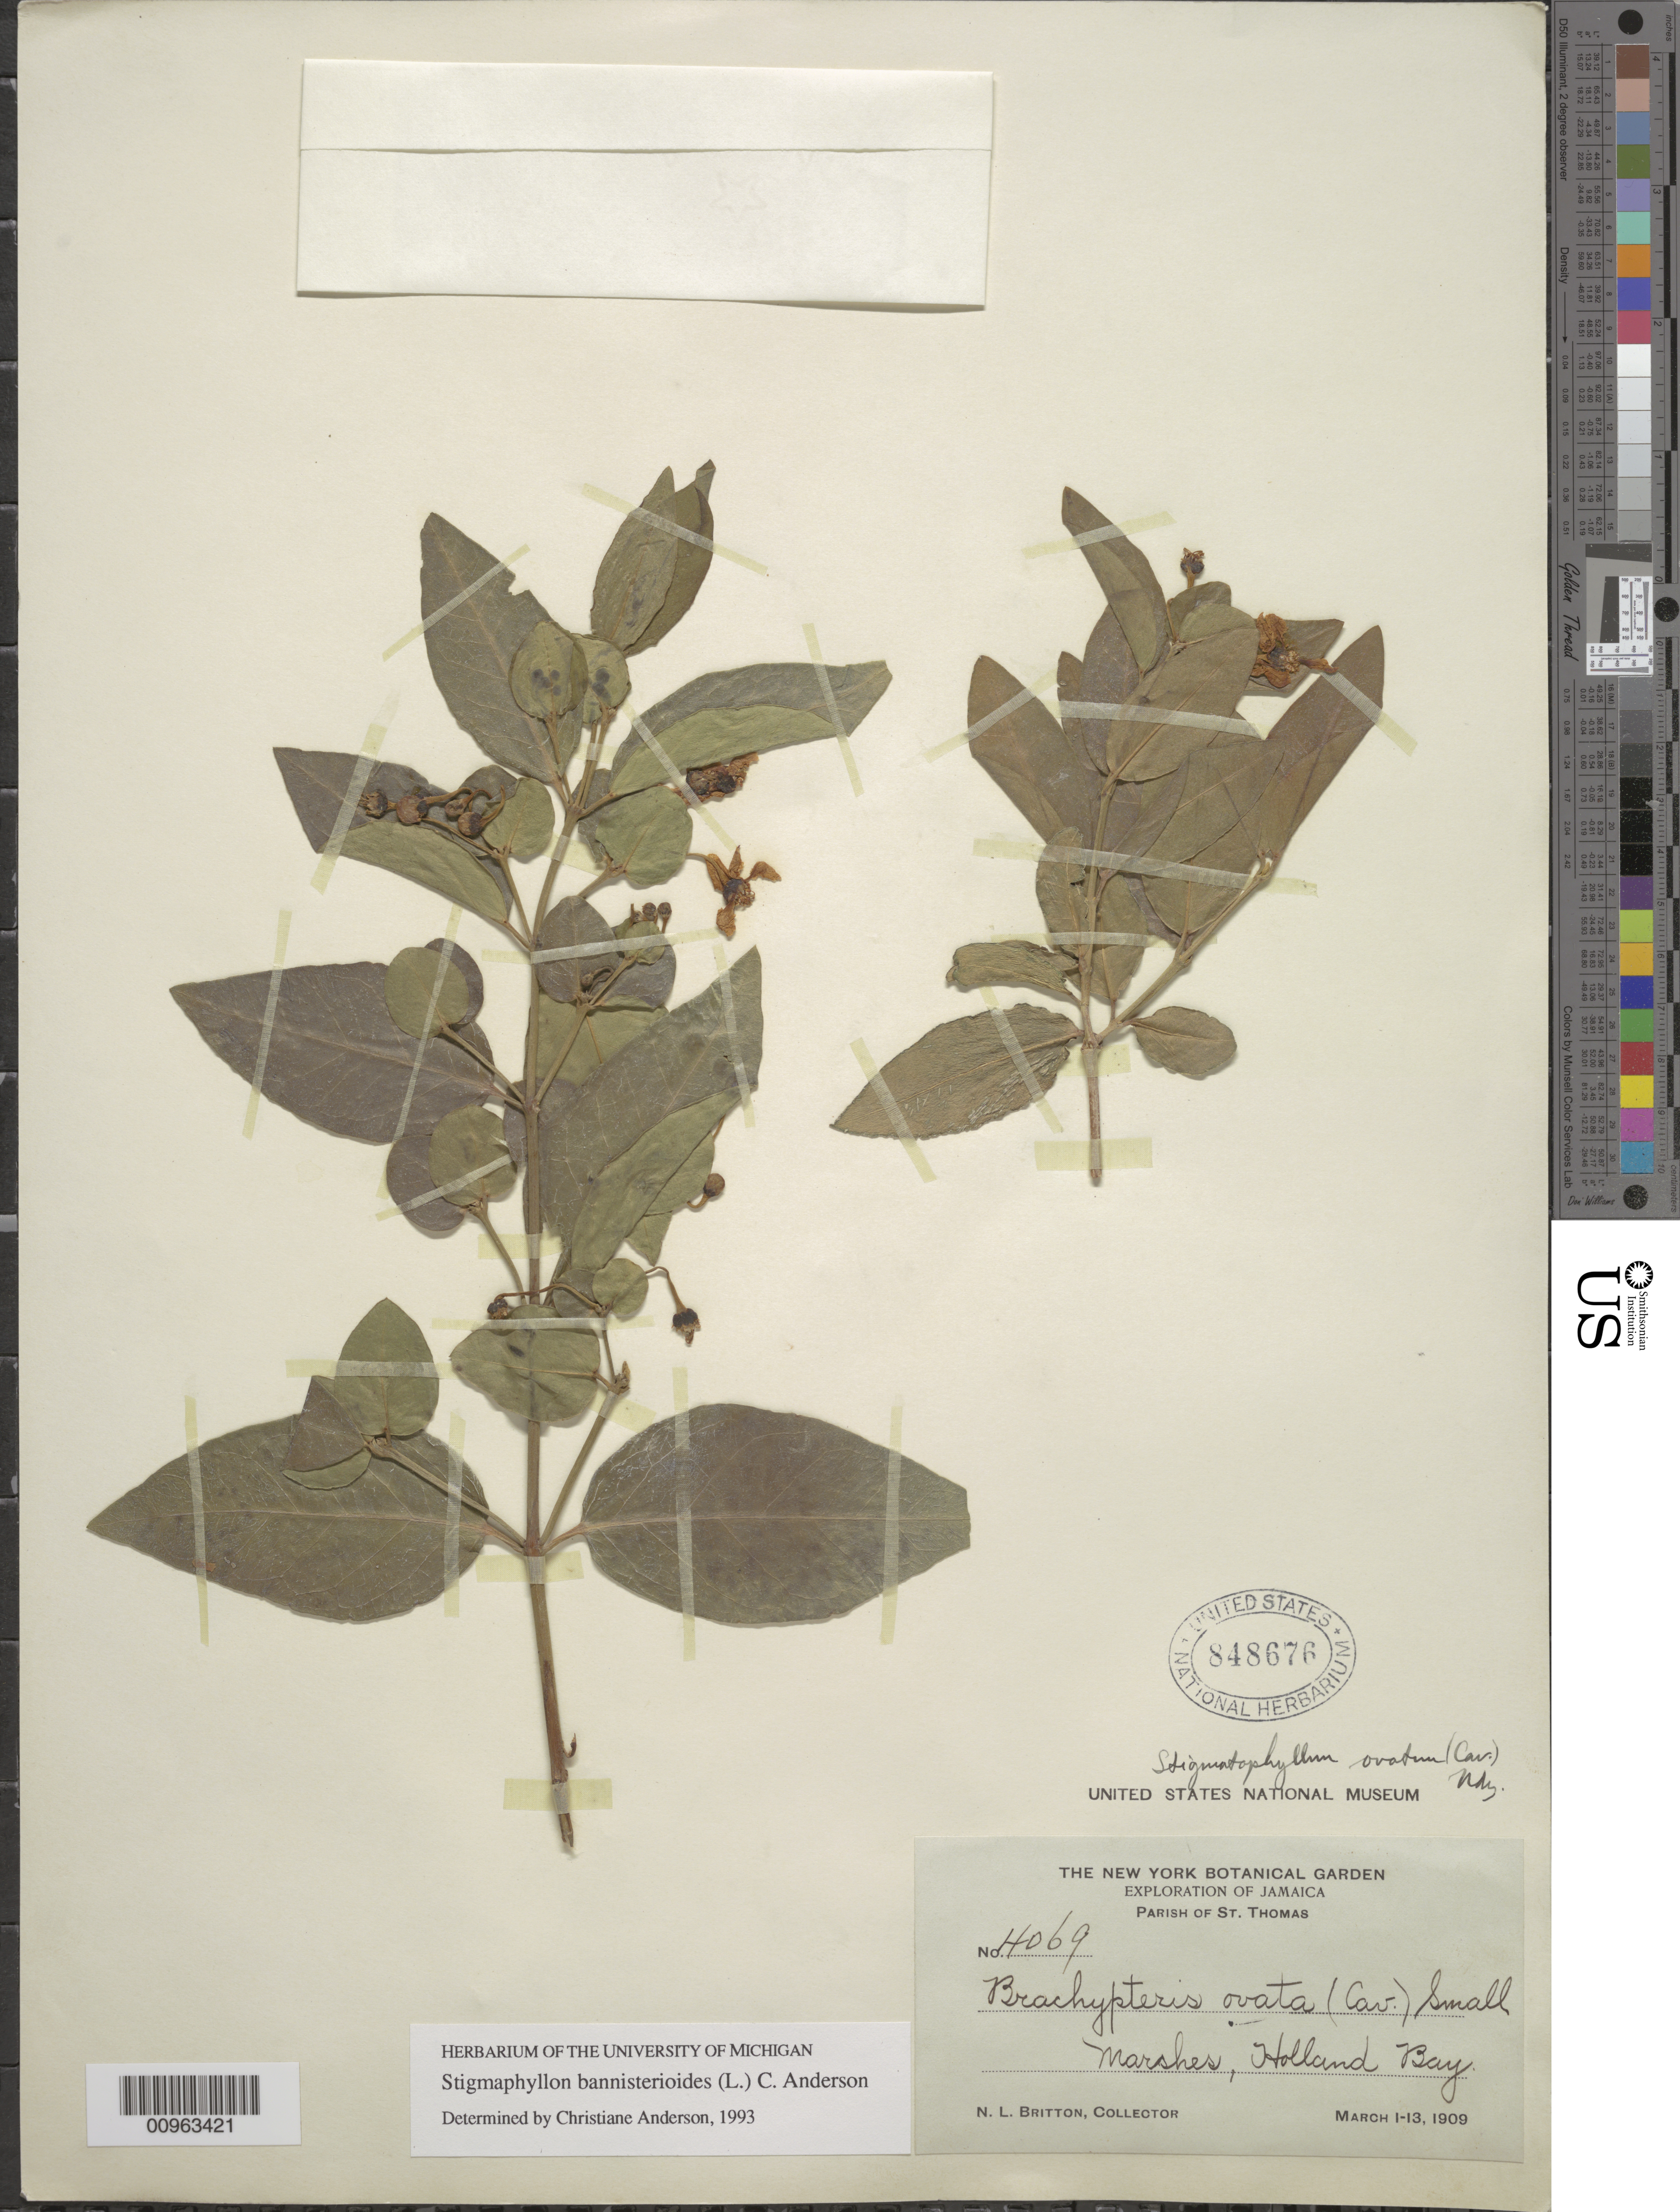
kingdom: Plantae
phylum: Tracheophyta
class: Magnoliopsida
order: Malpighiales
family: Malpighiaceae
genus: Stigmaphyllon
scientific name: Stigmaphyllon bannisterioides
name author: (L.) C.E. Anderson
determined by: Anderson, C.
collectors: N. Britton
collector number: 4069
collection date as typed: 01 Mar 1909 to 13 Mar 1909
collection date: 1909-03-01/1909-03-13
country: Jamaica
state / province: Saint Thomas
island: Jamaica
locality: Holland Bay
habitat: Marshes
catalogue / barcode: US 848676